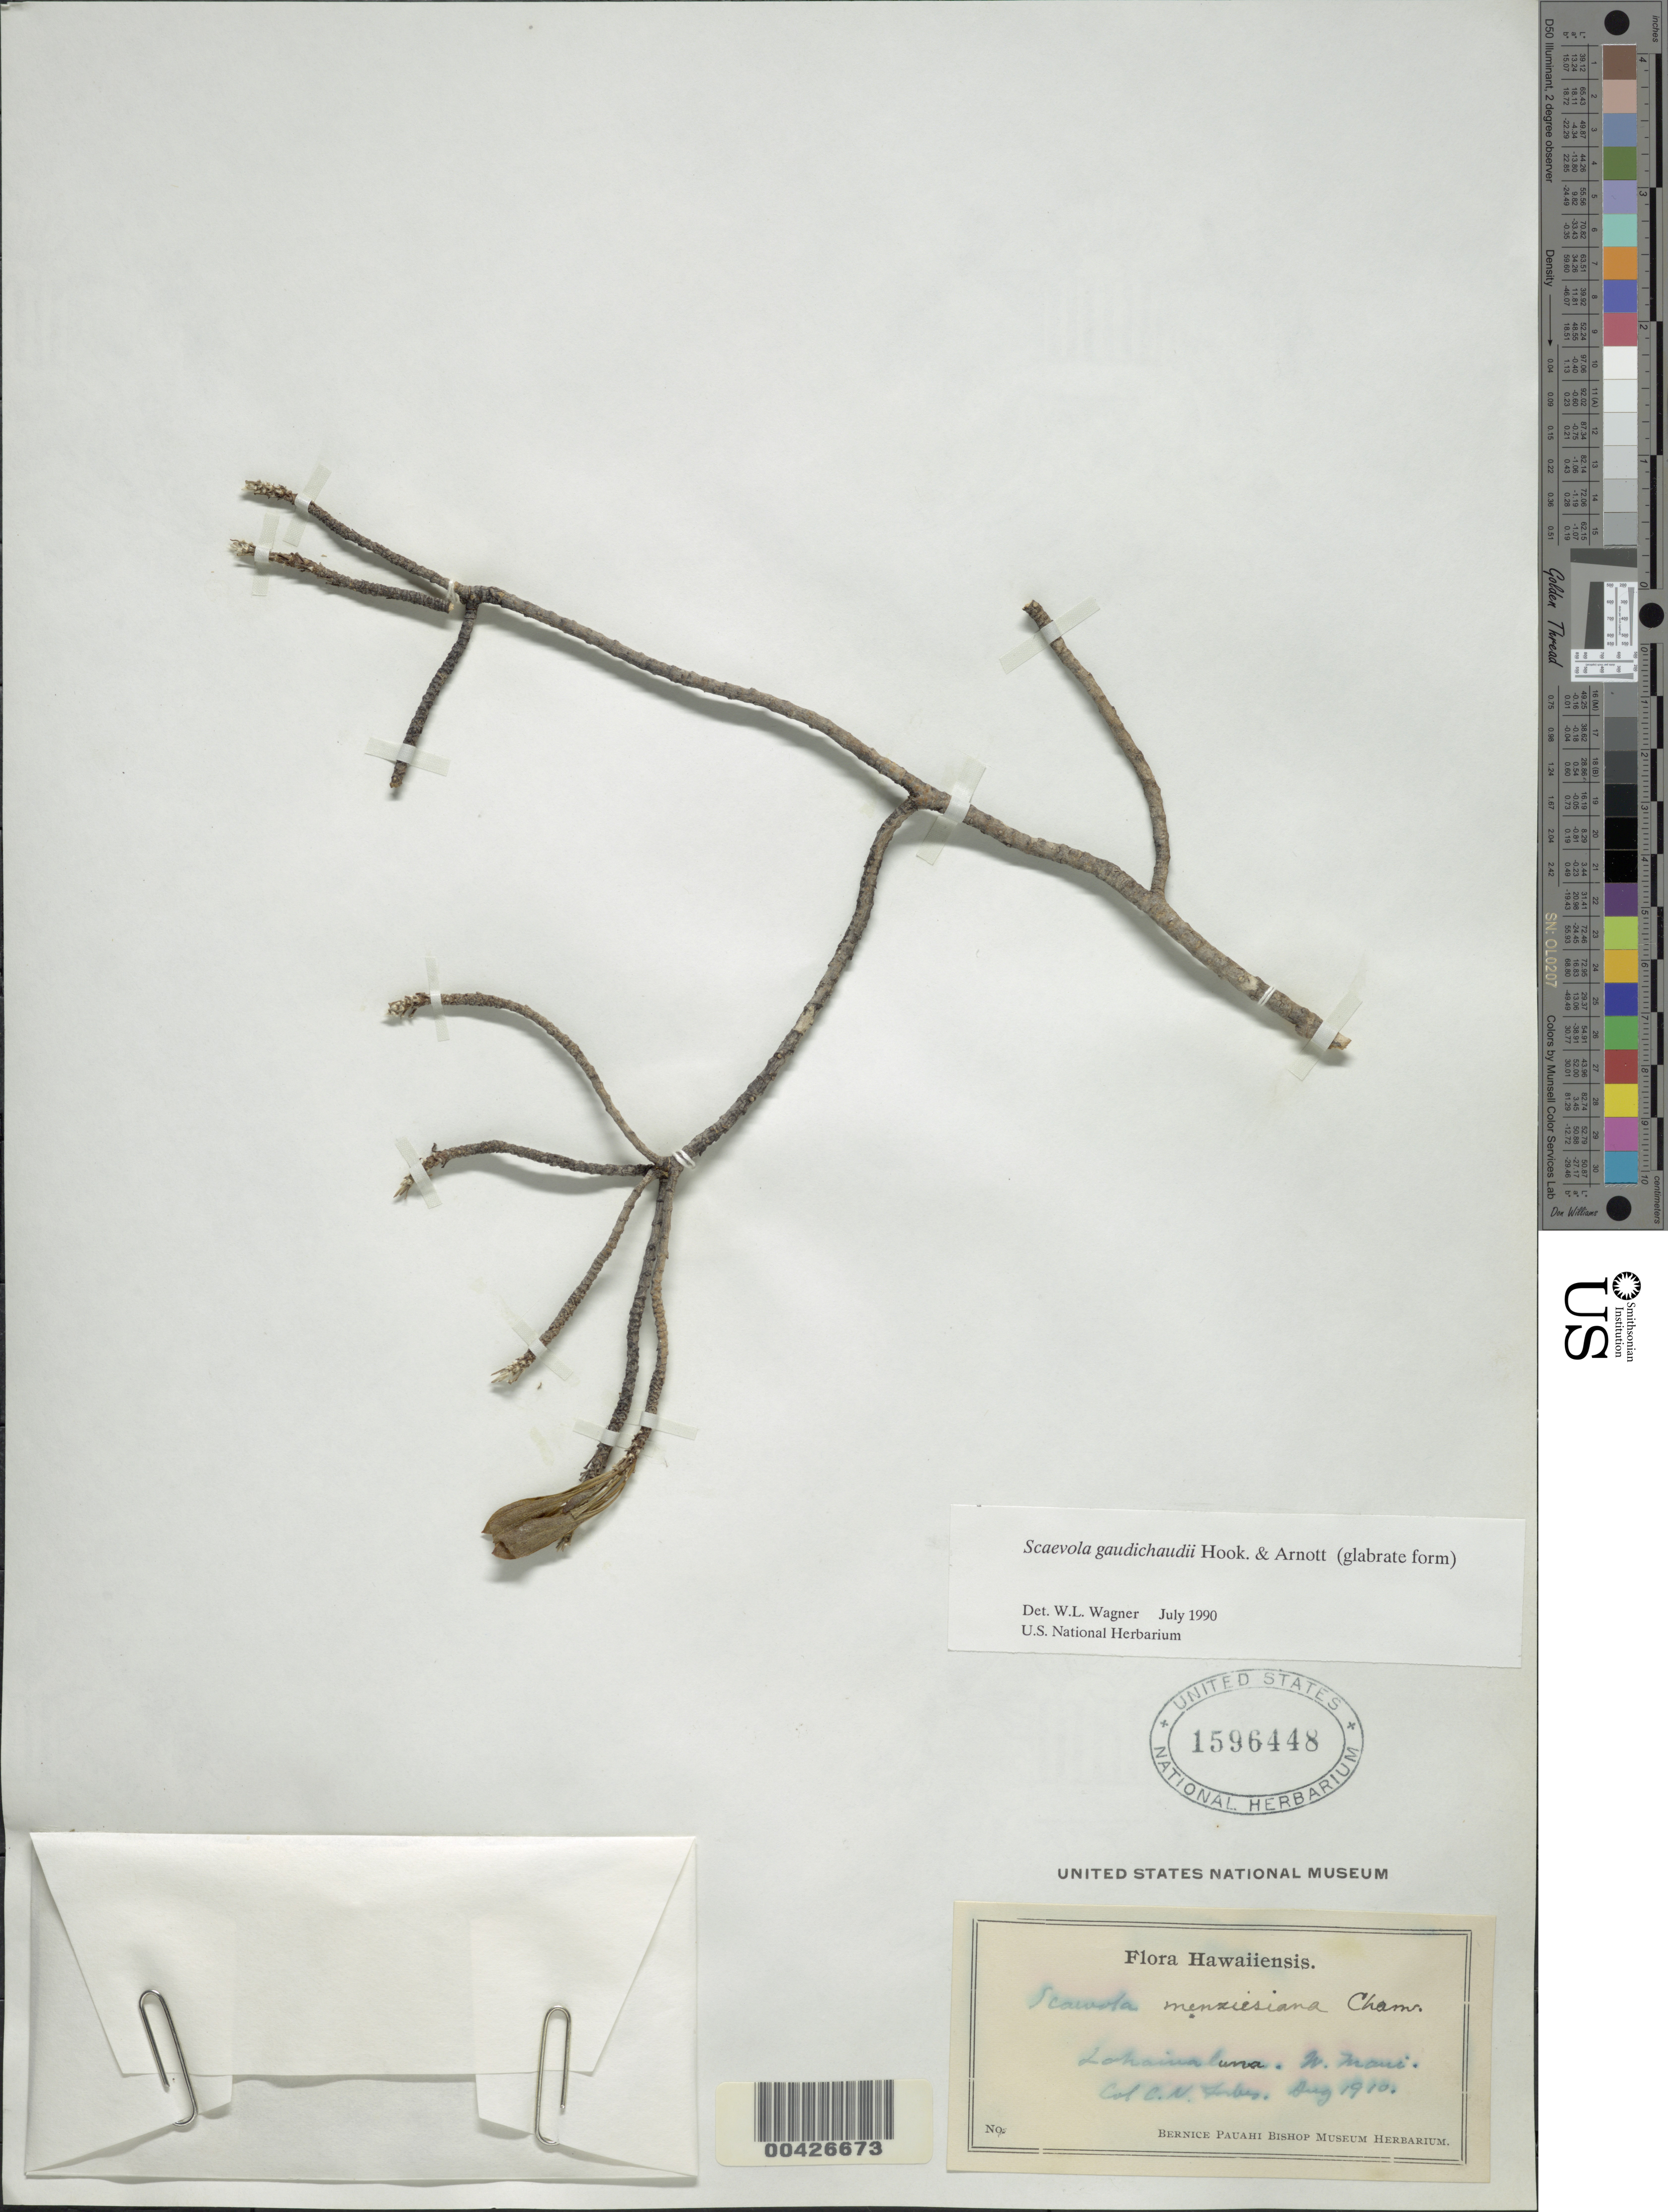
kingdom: Plantae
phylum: Tracheophyta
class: Magnoliopsida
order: Asterales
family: Goodeniaceae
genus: Scaevola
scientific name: Scaevola gaudichaudii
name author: Hook. & Arn.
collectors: C. N. Forbes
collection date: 1910-08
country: United States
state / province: Hawaii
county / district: Maui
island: Maui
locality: Lahainaluna, W. Maui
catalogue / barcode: US 1596448